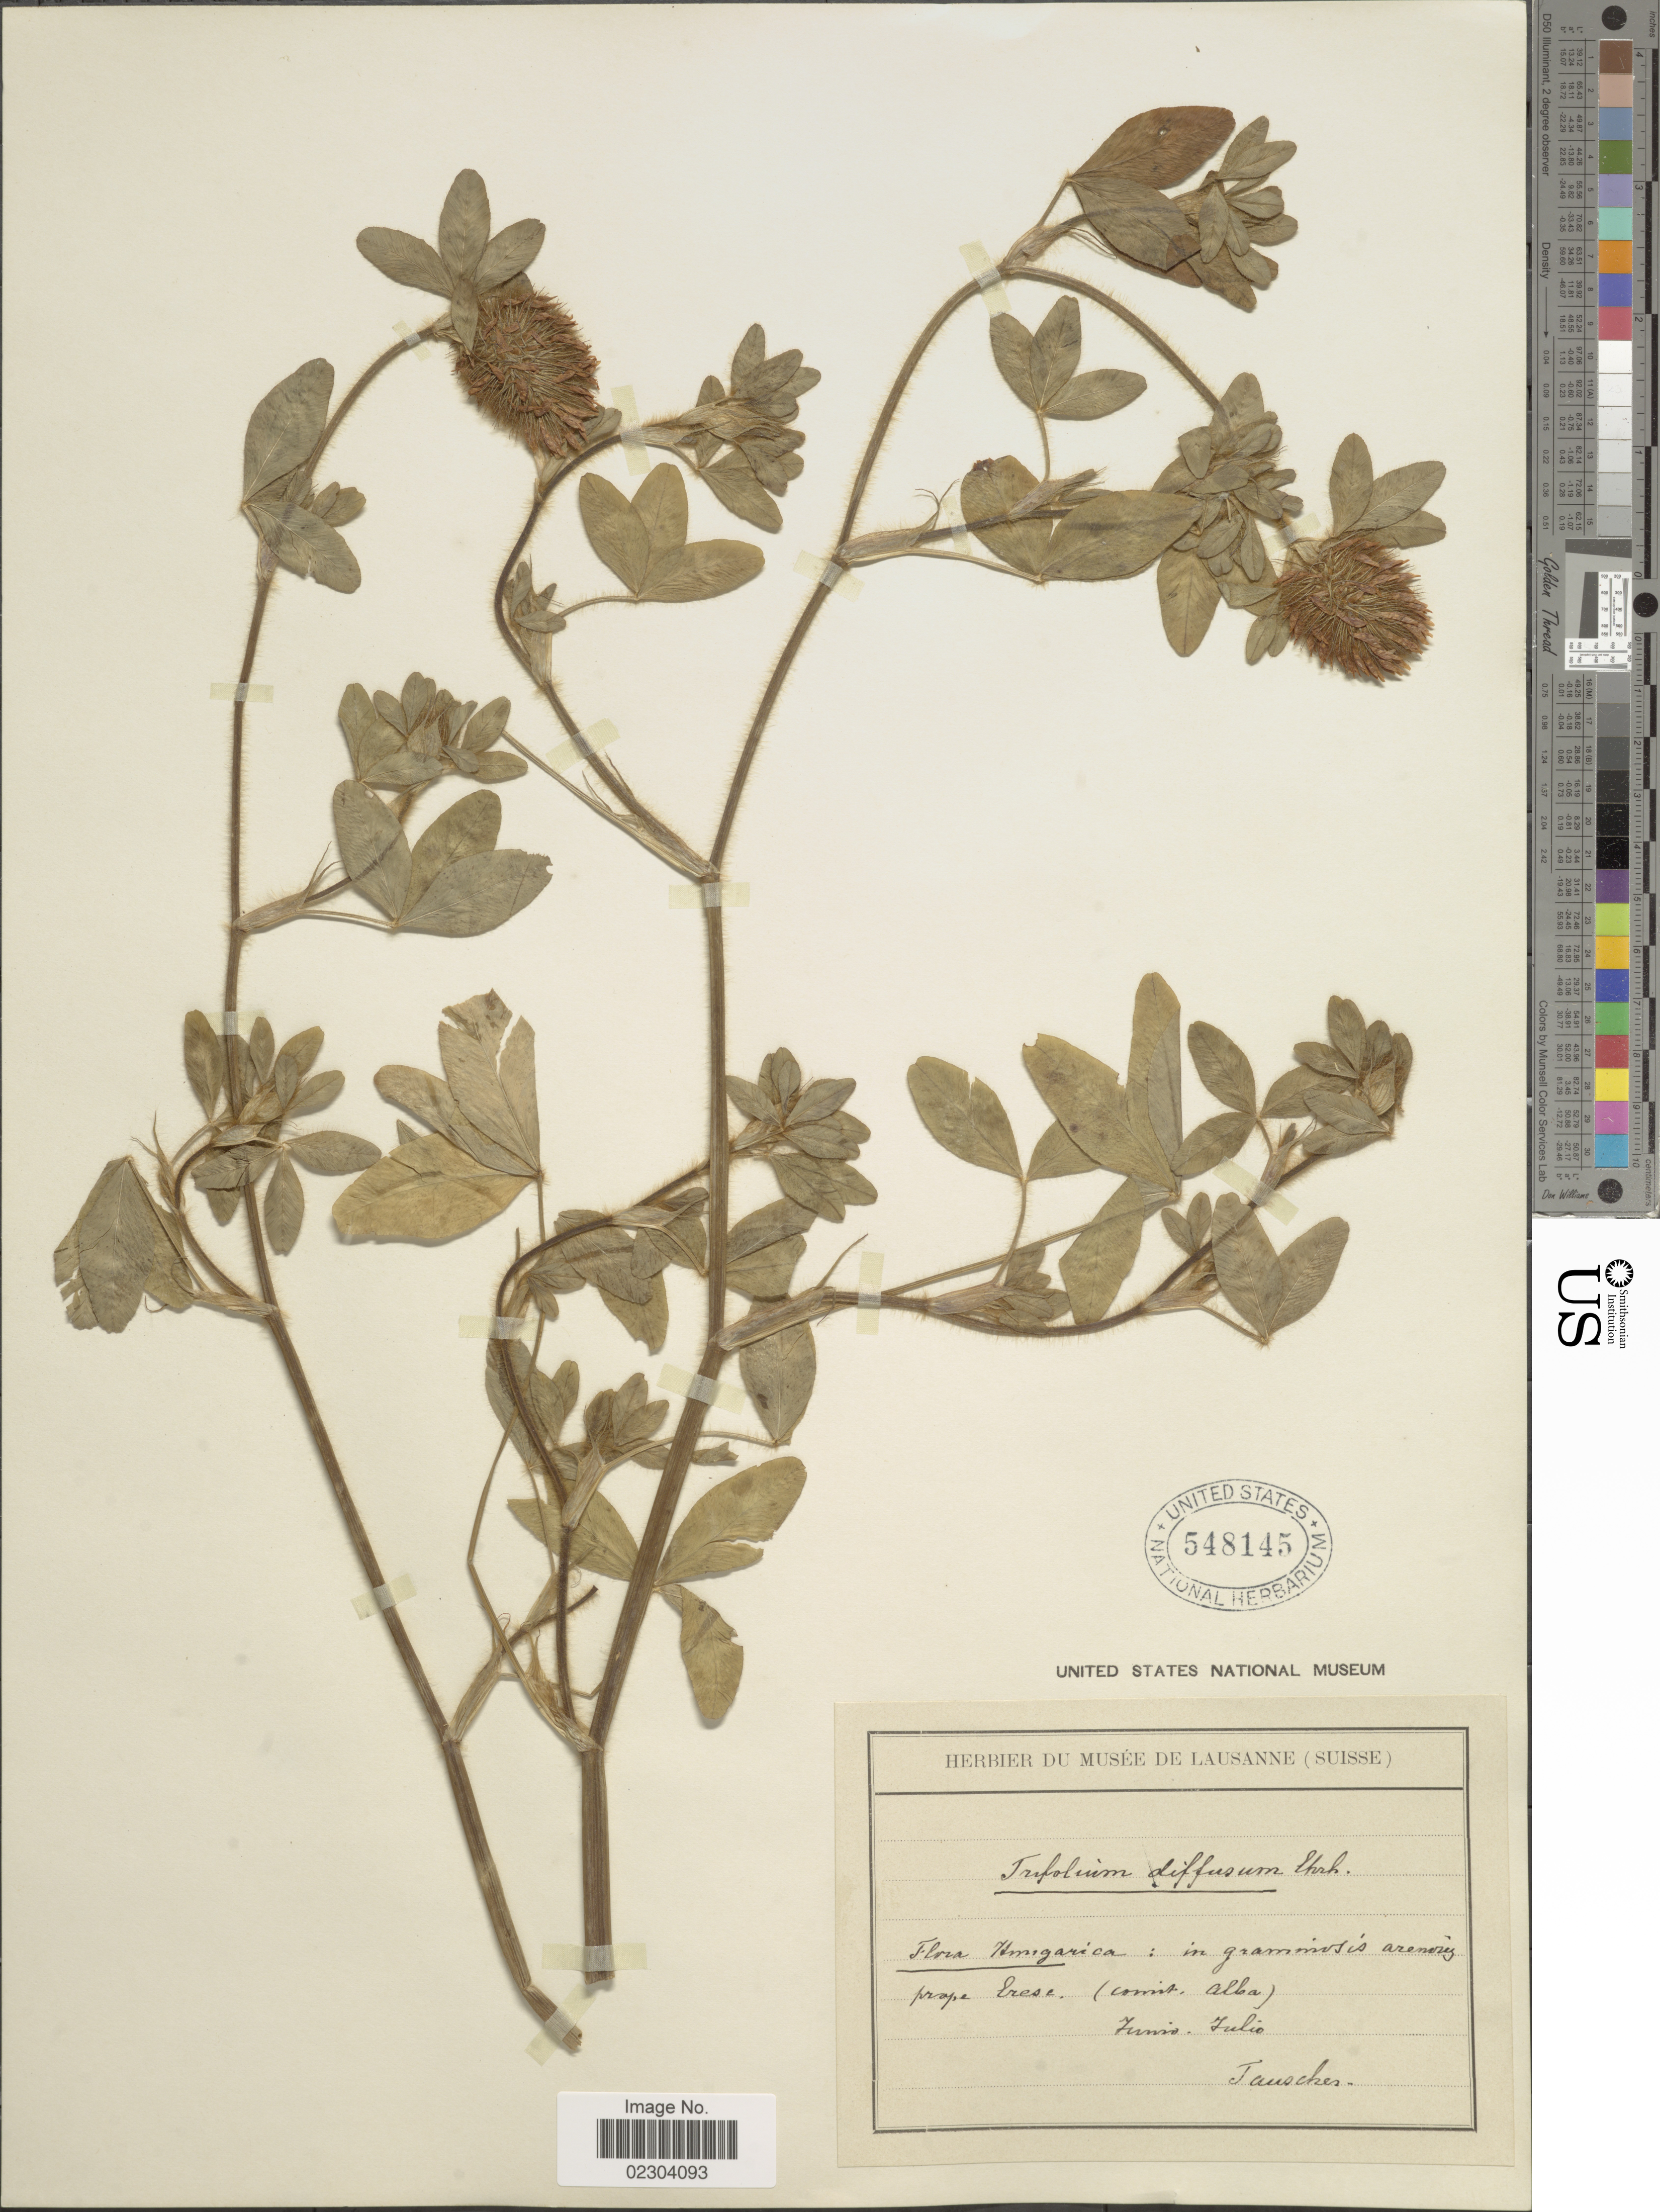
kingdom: Plantae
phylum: Tracheophyta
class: Magnoliopsida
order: Fabales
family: Fabaceae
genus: Trifolium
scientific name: Trifolium diffusum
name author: Ehrh.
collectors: Tauscher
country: Hungary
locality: In grammisis arenezes prope Erese. ( comit. Alba) [interpreted]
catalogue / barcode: US 548145